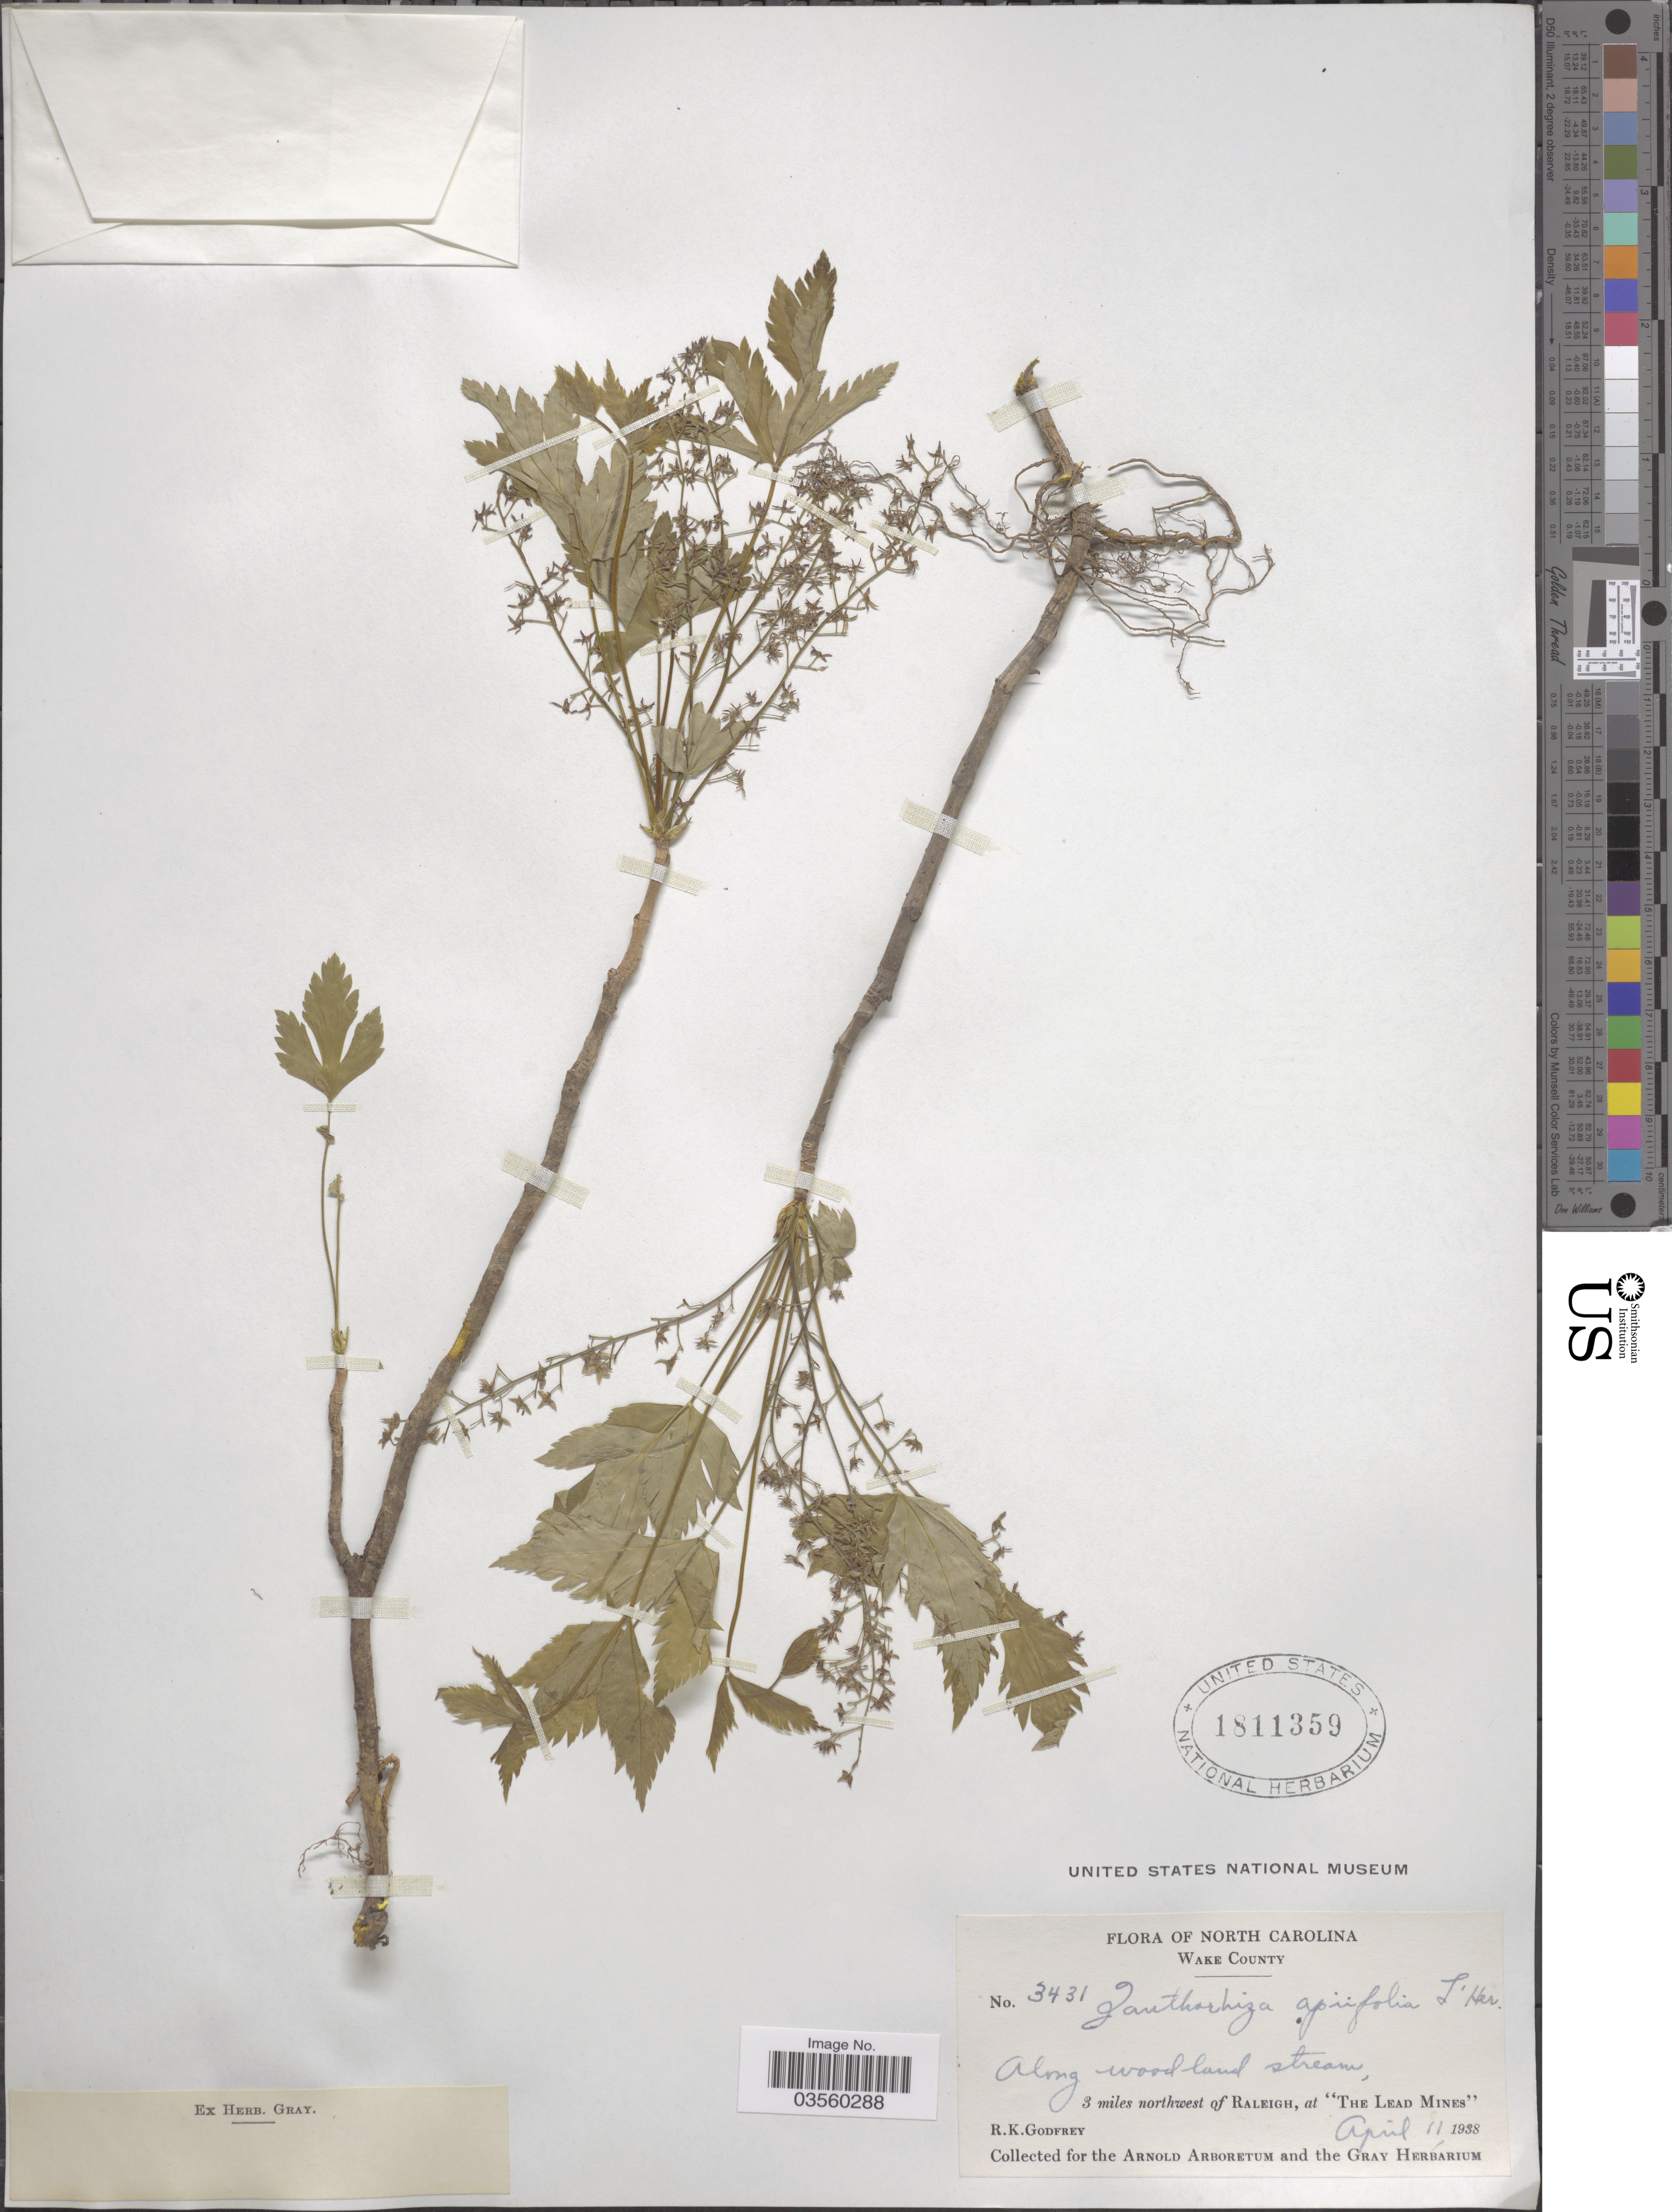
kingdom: Plantae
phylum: Tracheophyta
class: Magnoliopsida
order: Ranunculales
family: Ranunculaceae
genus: Xanthorhiza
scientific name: Xanthorhiza apiifolia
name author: L'Hér.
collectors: R. K. Godfrey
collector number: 3431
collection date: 1938-04-11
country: United States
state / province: North Carolina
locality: Wake County. 3 miles northeast of Raleigh, at "The Lead Mines".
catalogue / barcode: US 1811359